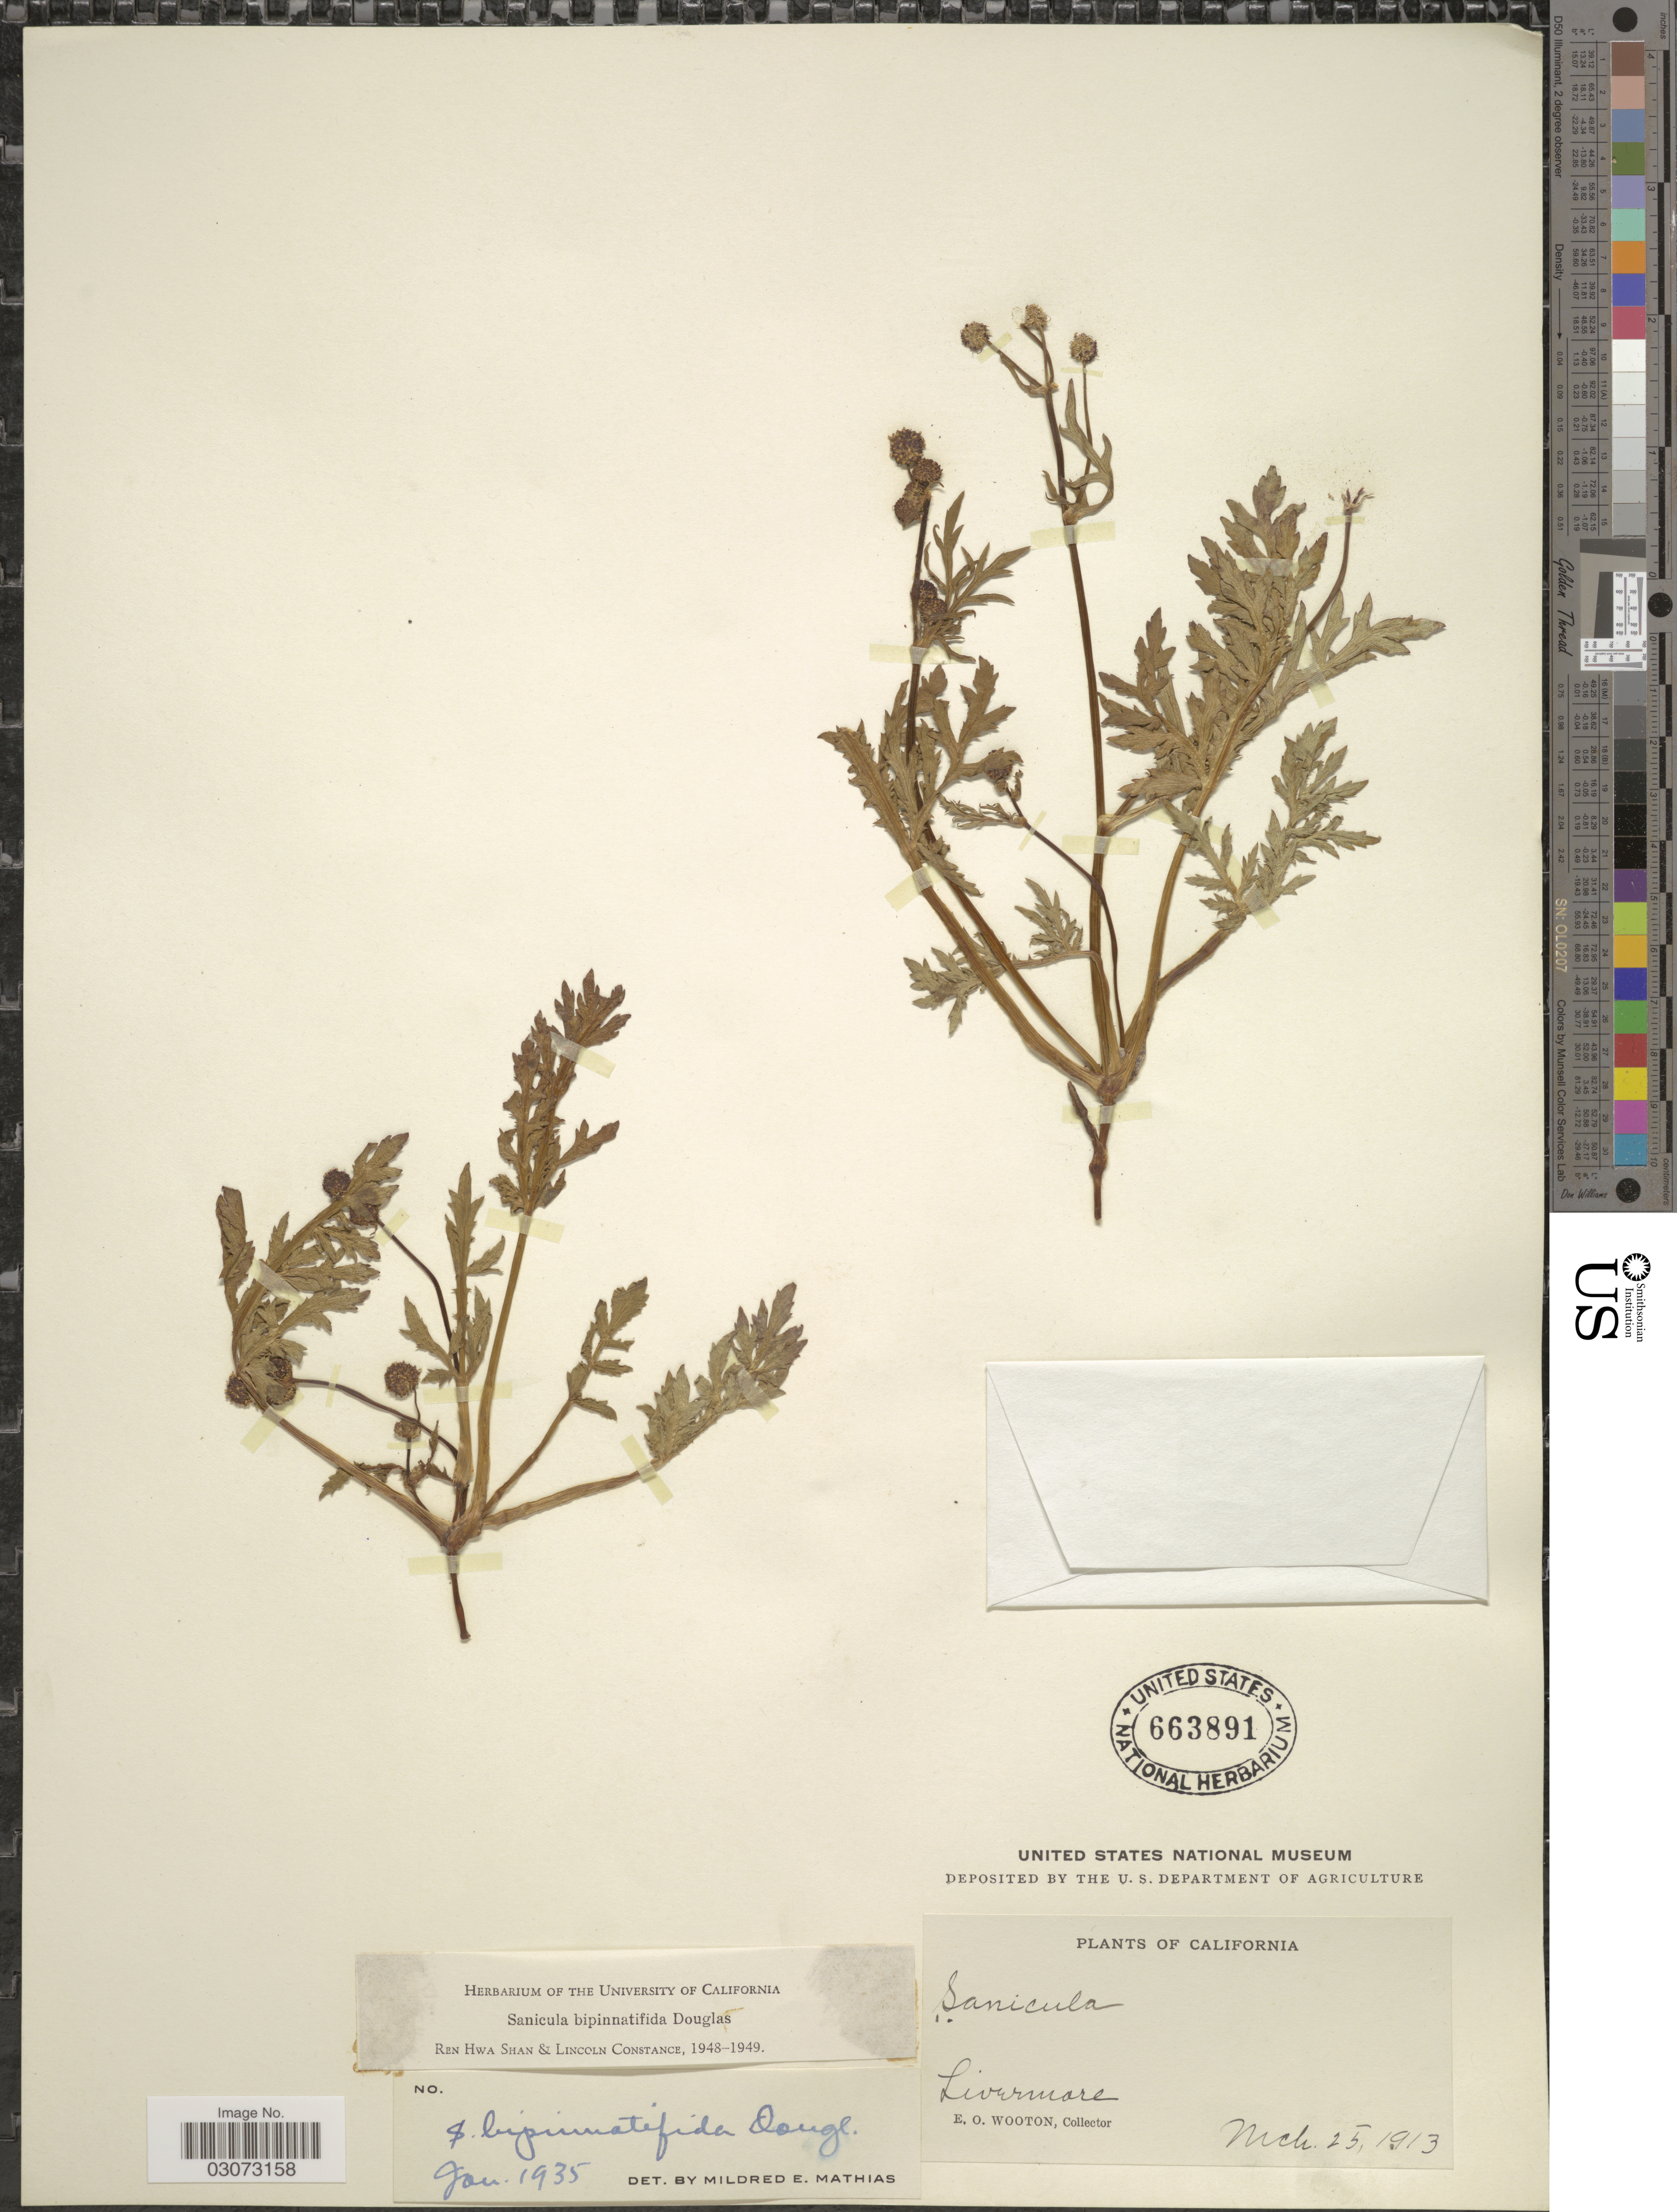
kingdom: Plantae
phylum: Tracheophyta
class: Magnoliopsida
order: Apiales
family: Apiaceae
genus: Sanicula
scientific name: Sanicula bipinnatifida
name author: Douglas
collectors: E. O. Wooton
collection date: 1913-03-25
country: United States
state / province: California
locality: Livermore.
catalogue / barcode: US 663891